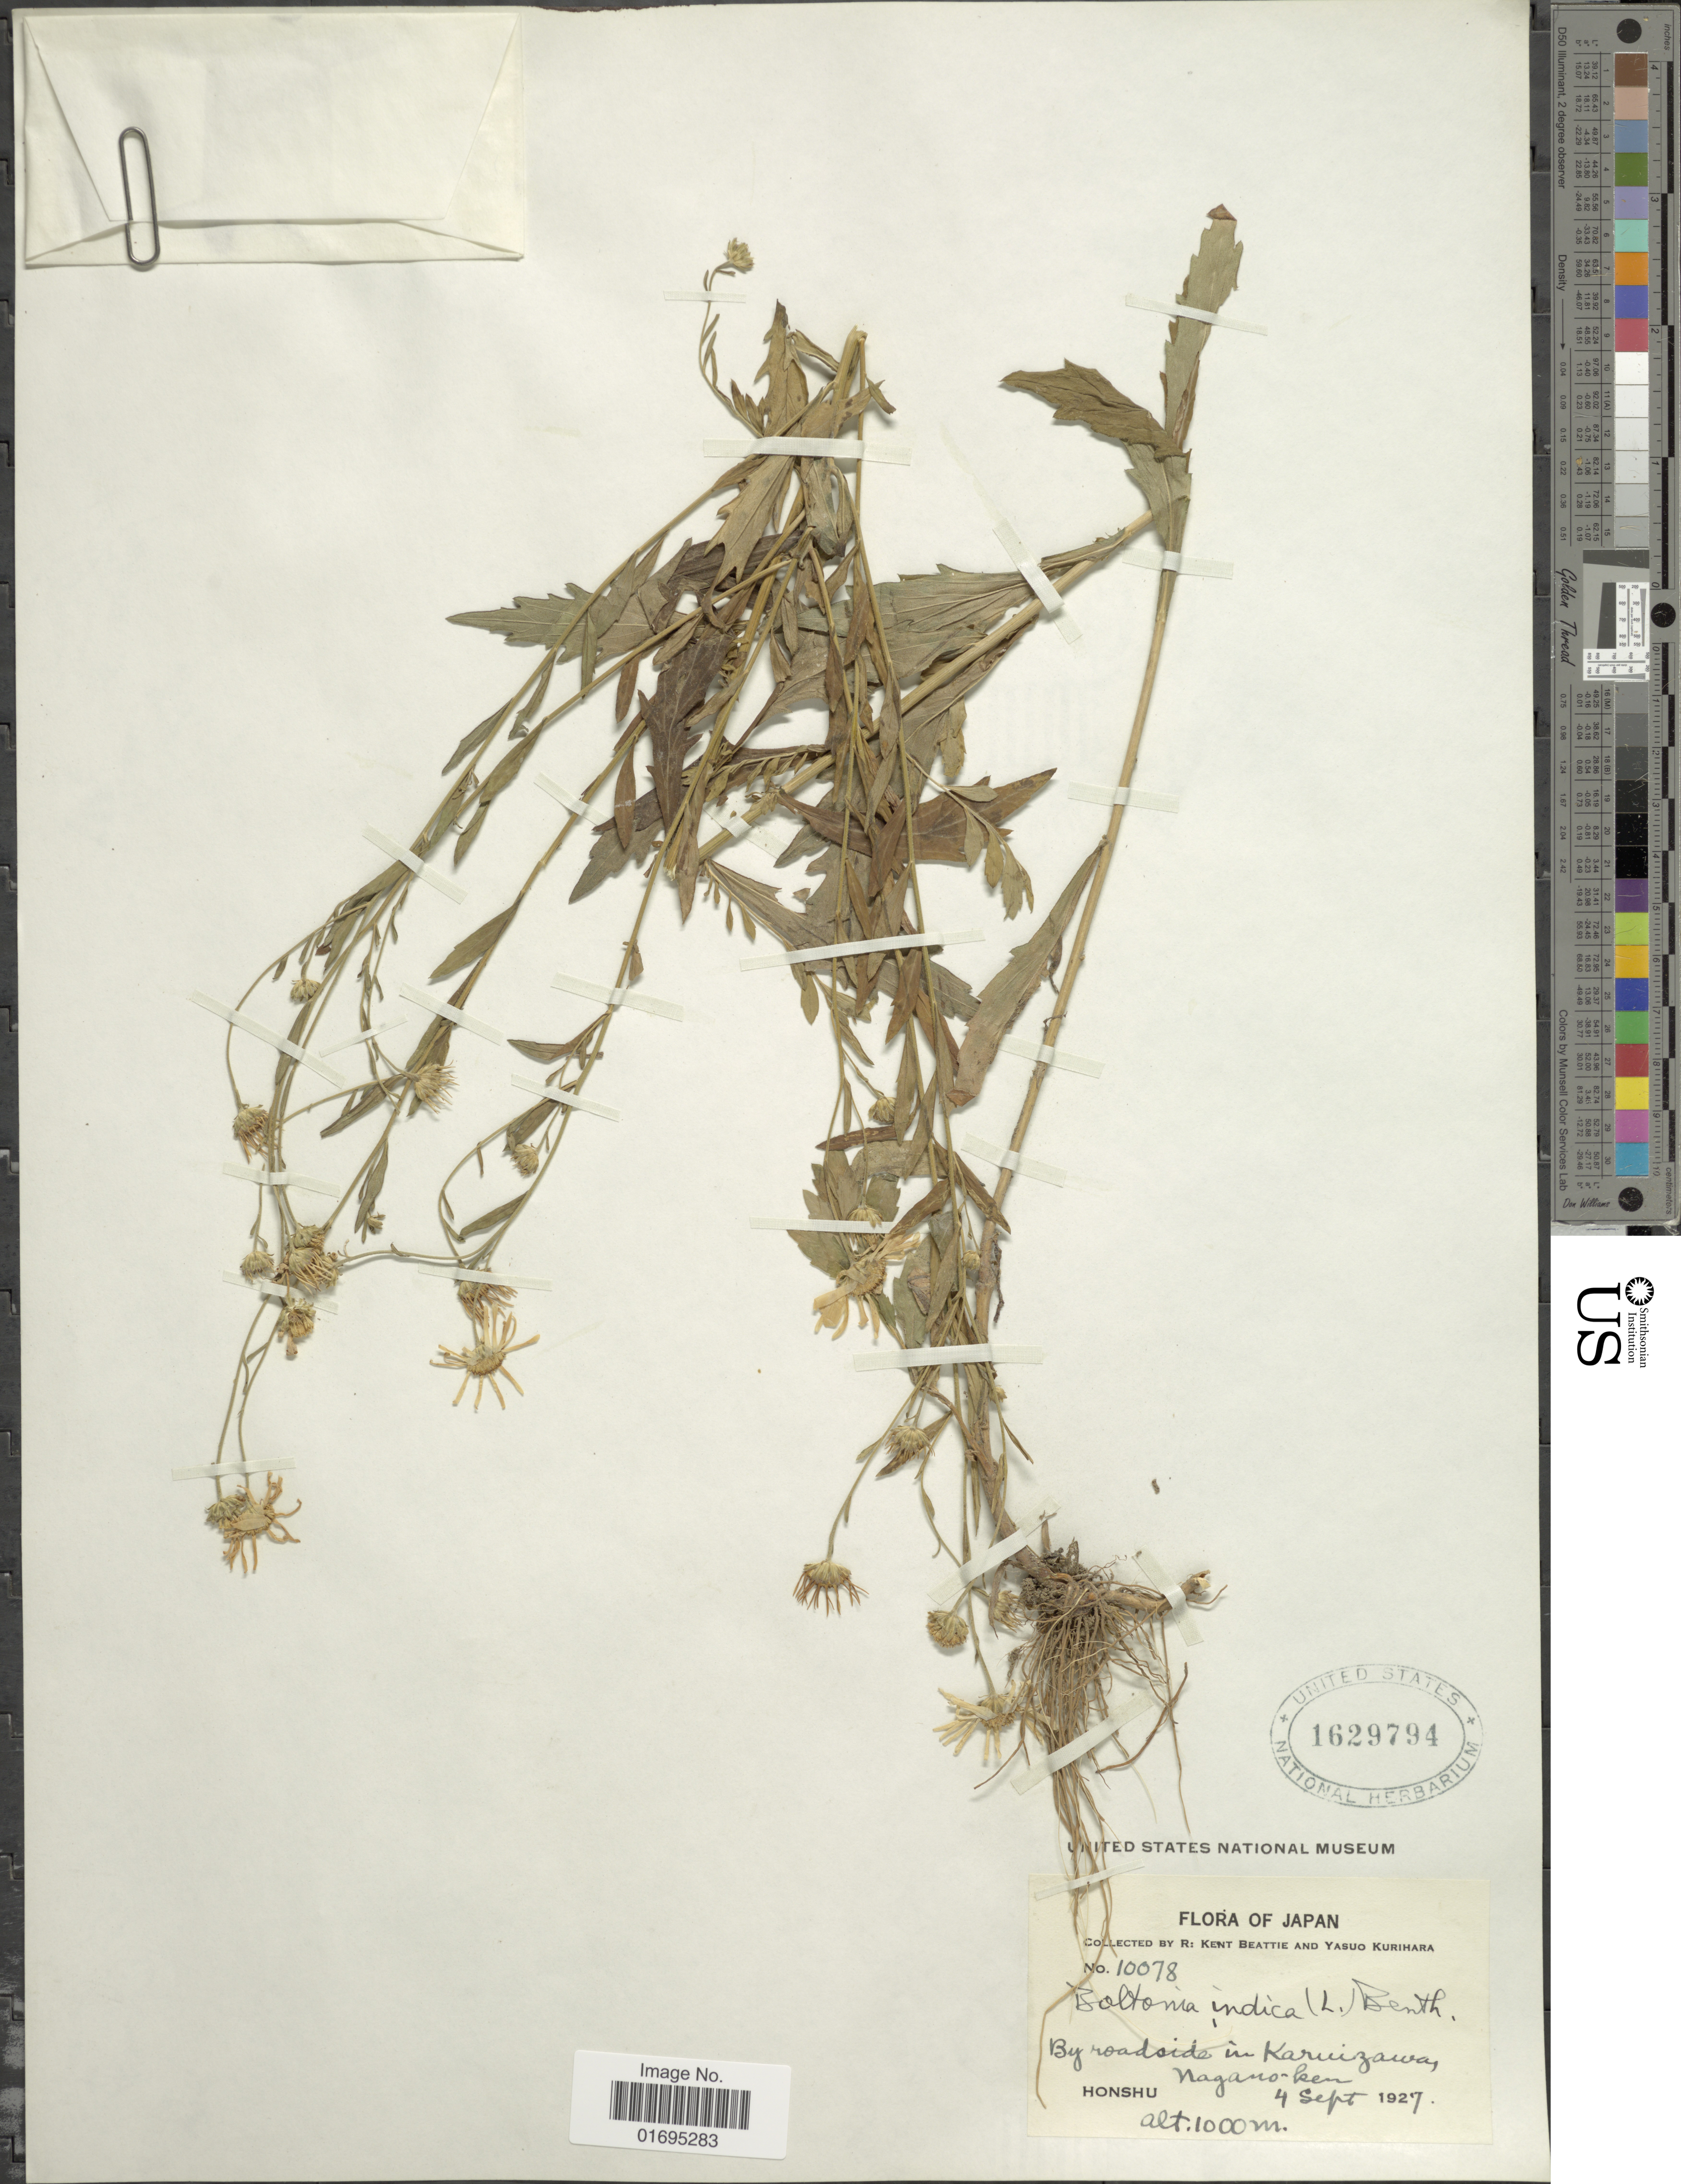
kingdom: Plantae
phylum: Tracheophyta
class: Magnoliopsida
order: Asterales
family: Asteraceae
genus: Kalimeris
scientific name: Kalimeris pinnatifida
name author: (Maxim.) Kitam.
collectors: R. K. Beattie & Y. Kurihara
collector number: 10078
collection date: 1927-09-04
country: Japan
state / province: Nagano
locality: By roadside in Karuizawa, Nagano-ken, Honshu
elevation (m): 1000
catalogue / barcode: US 1629794